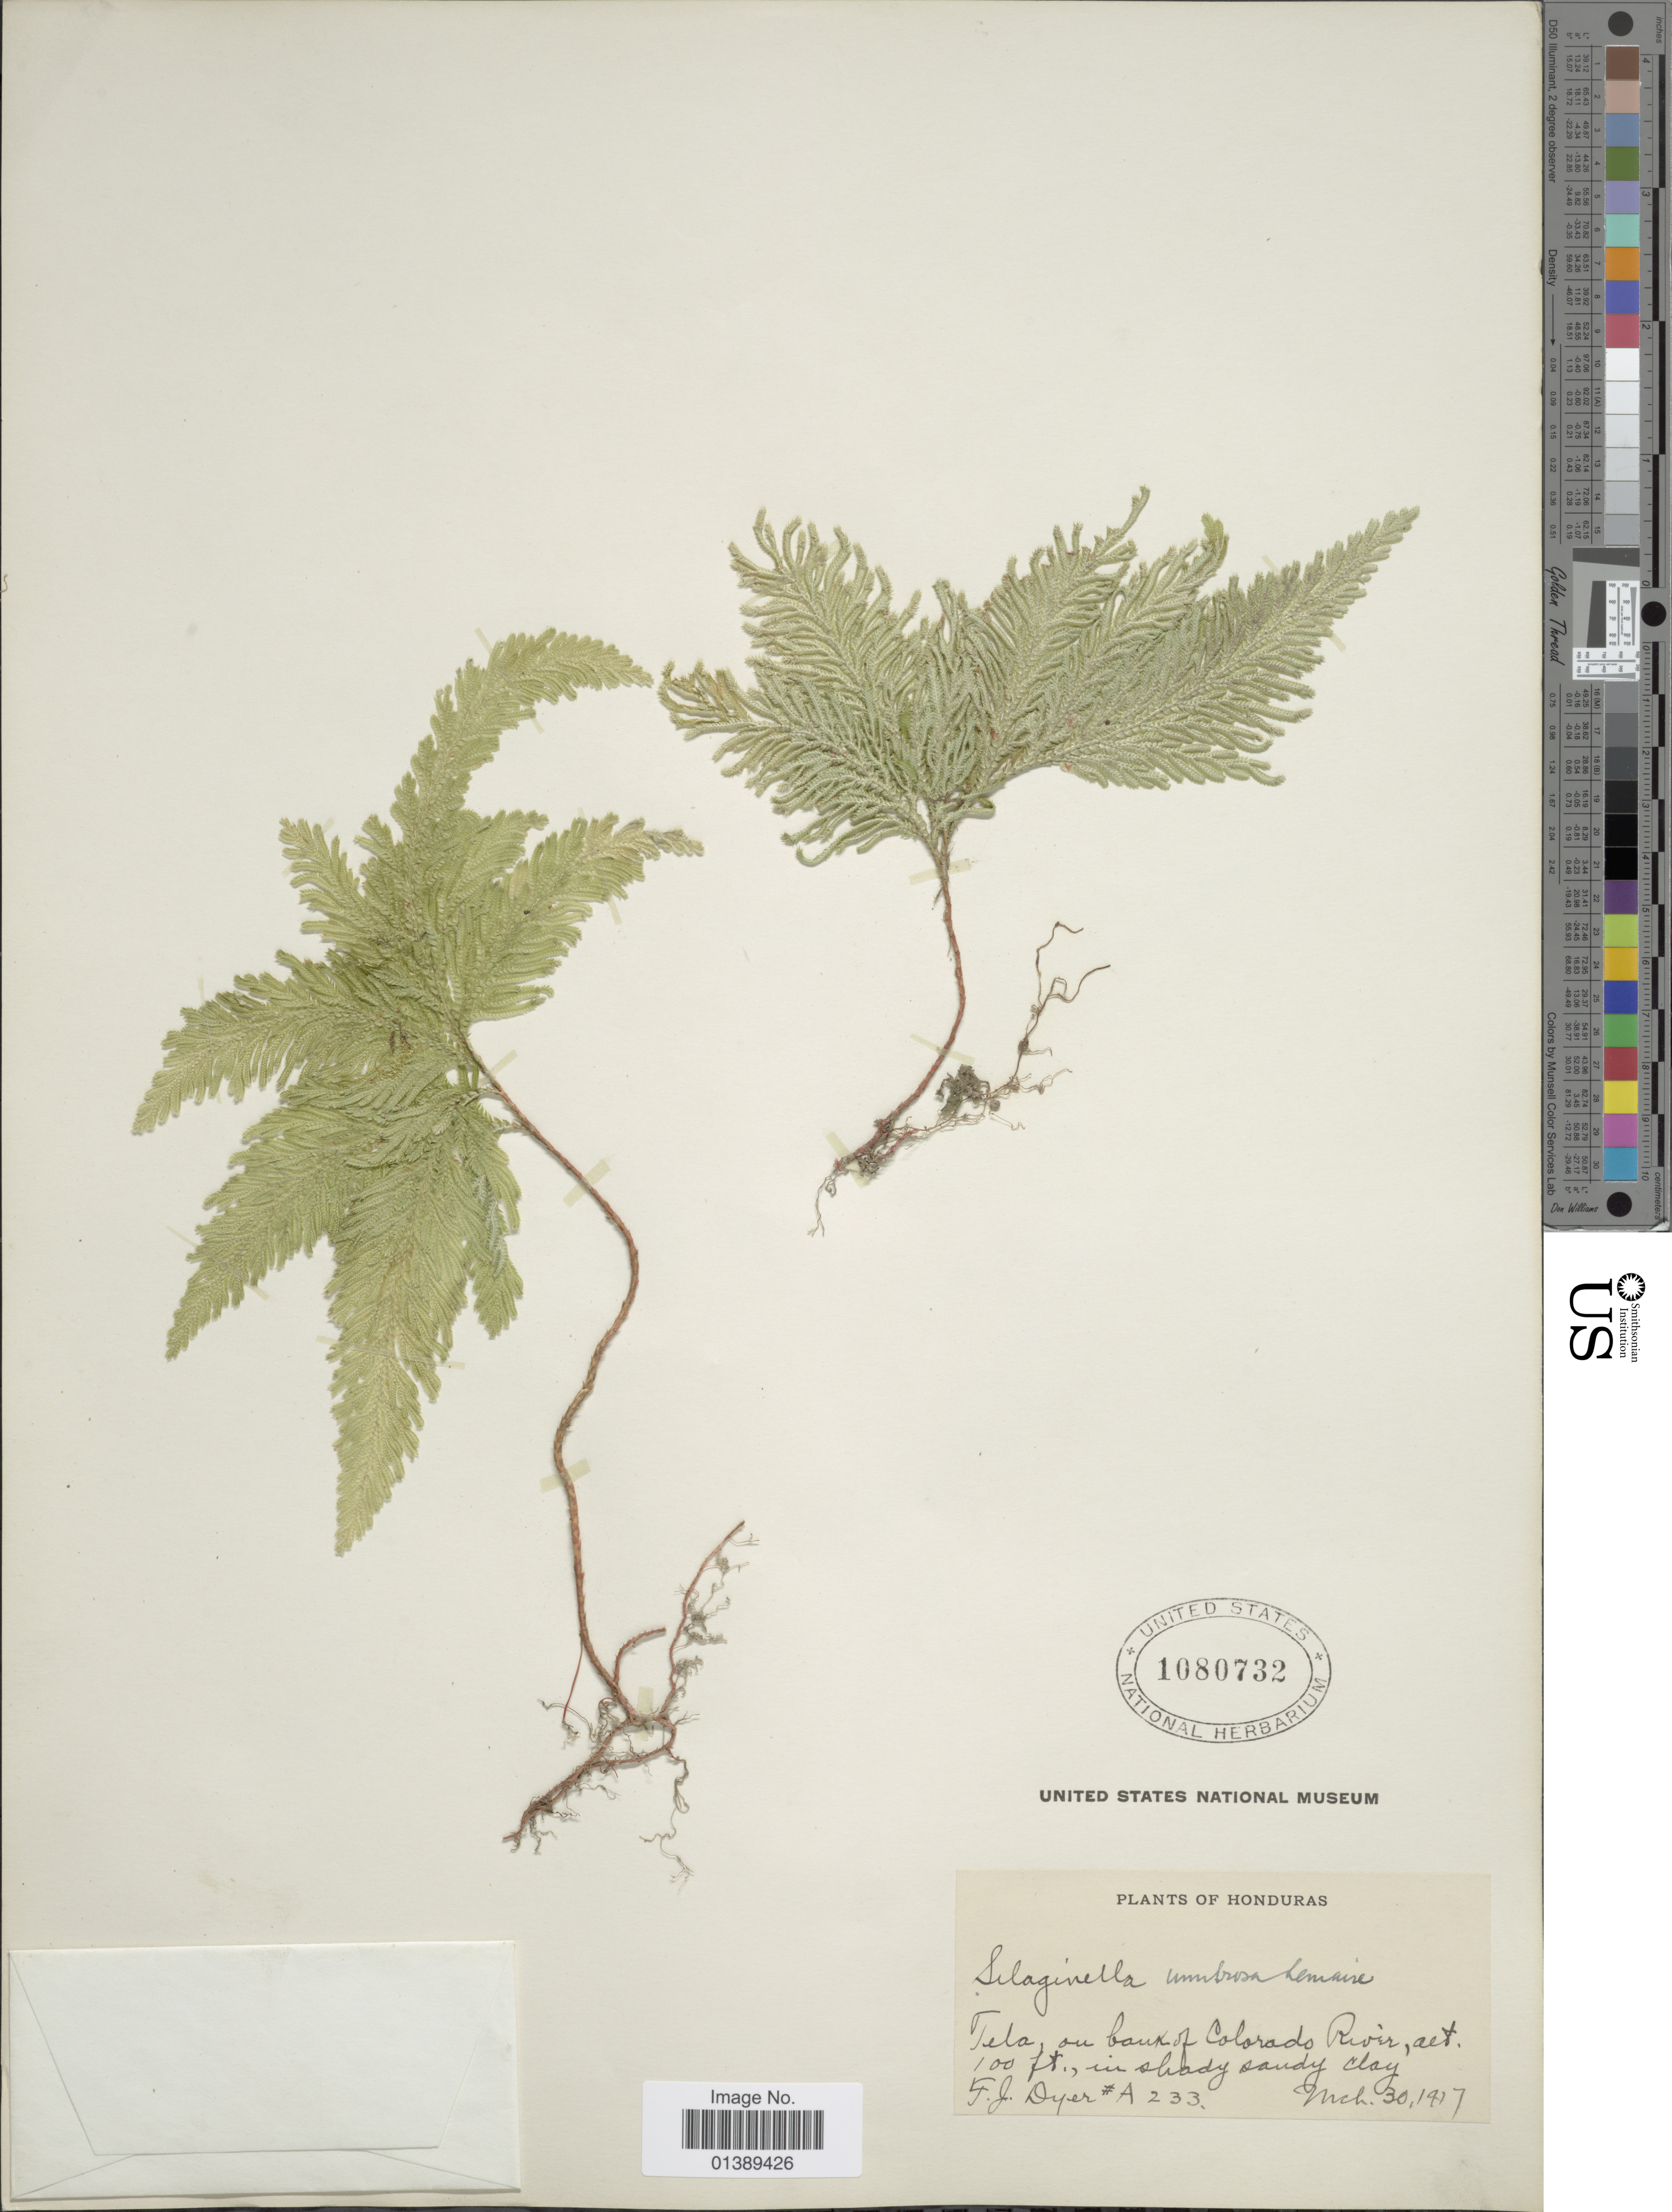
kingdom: Plantae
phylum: Tracheophyta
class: Lycopodiopsida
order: Selaginellales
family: Selaginellaceae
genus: Selaginella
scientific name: Selaginella umbrosa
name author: Lem. ex Hieron.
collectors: F. J. Dyer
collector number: A 233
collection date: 1917-03-30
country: Honduras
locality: Tela, on bank of Colorado River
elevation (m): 30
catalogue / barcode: US 1080732